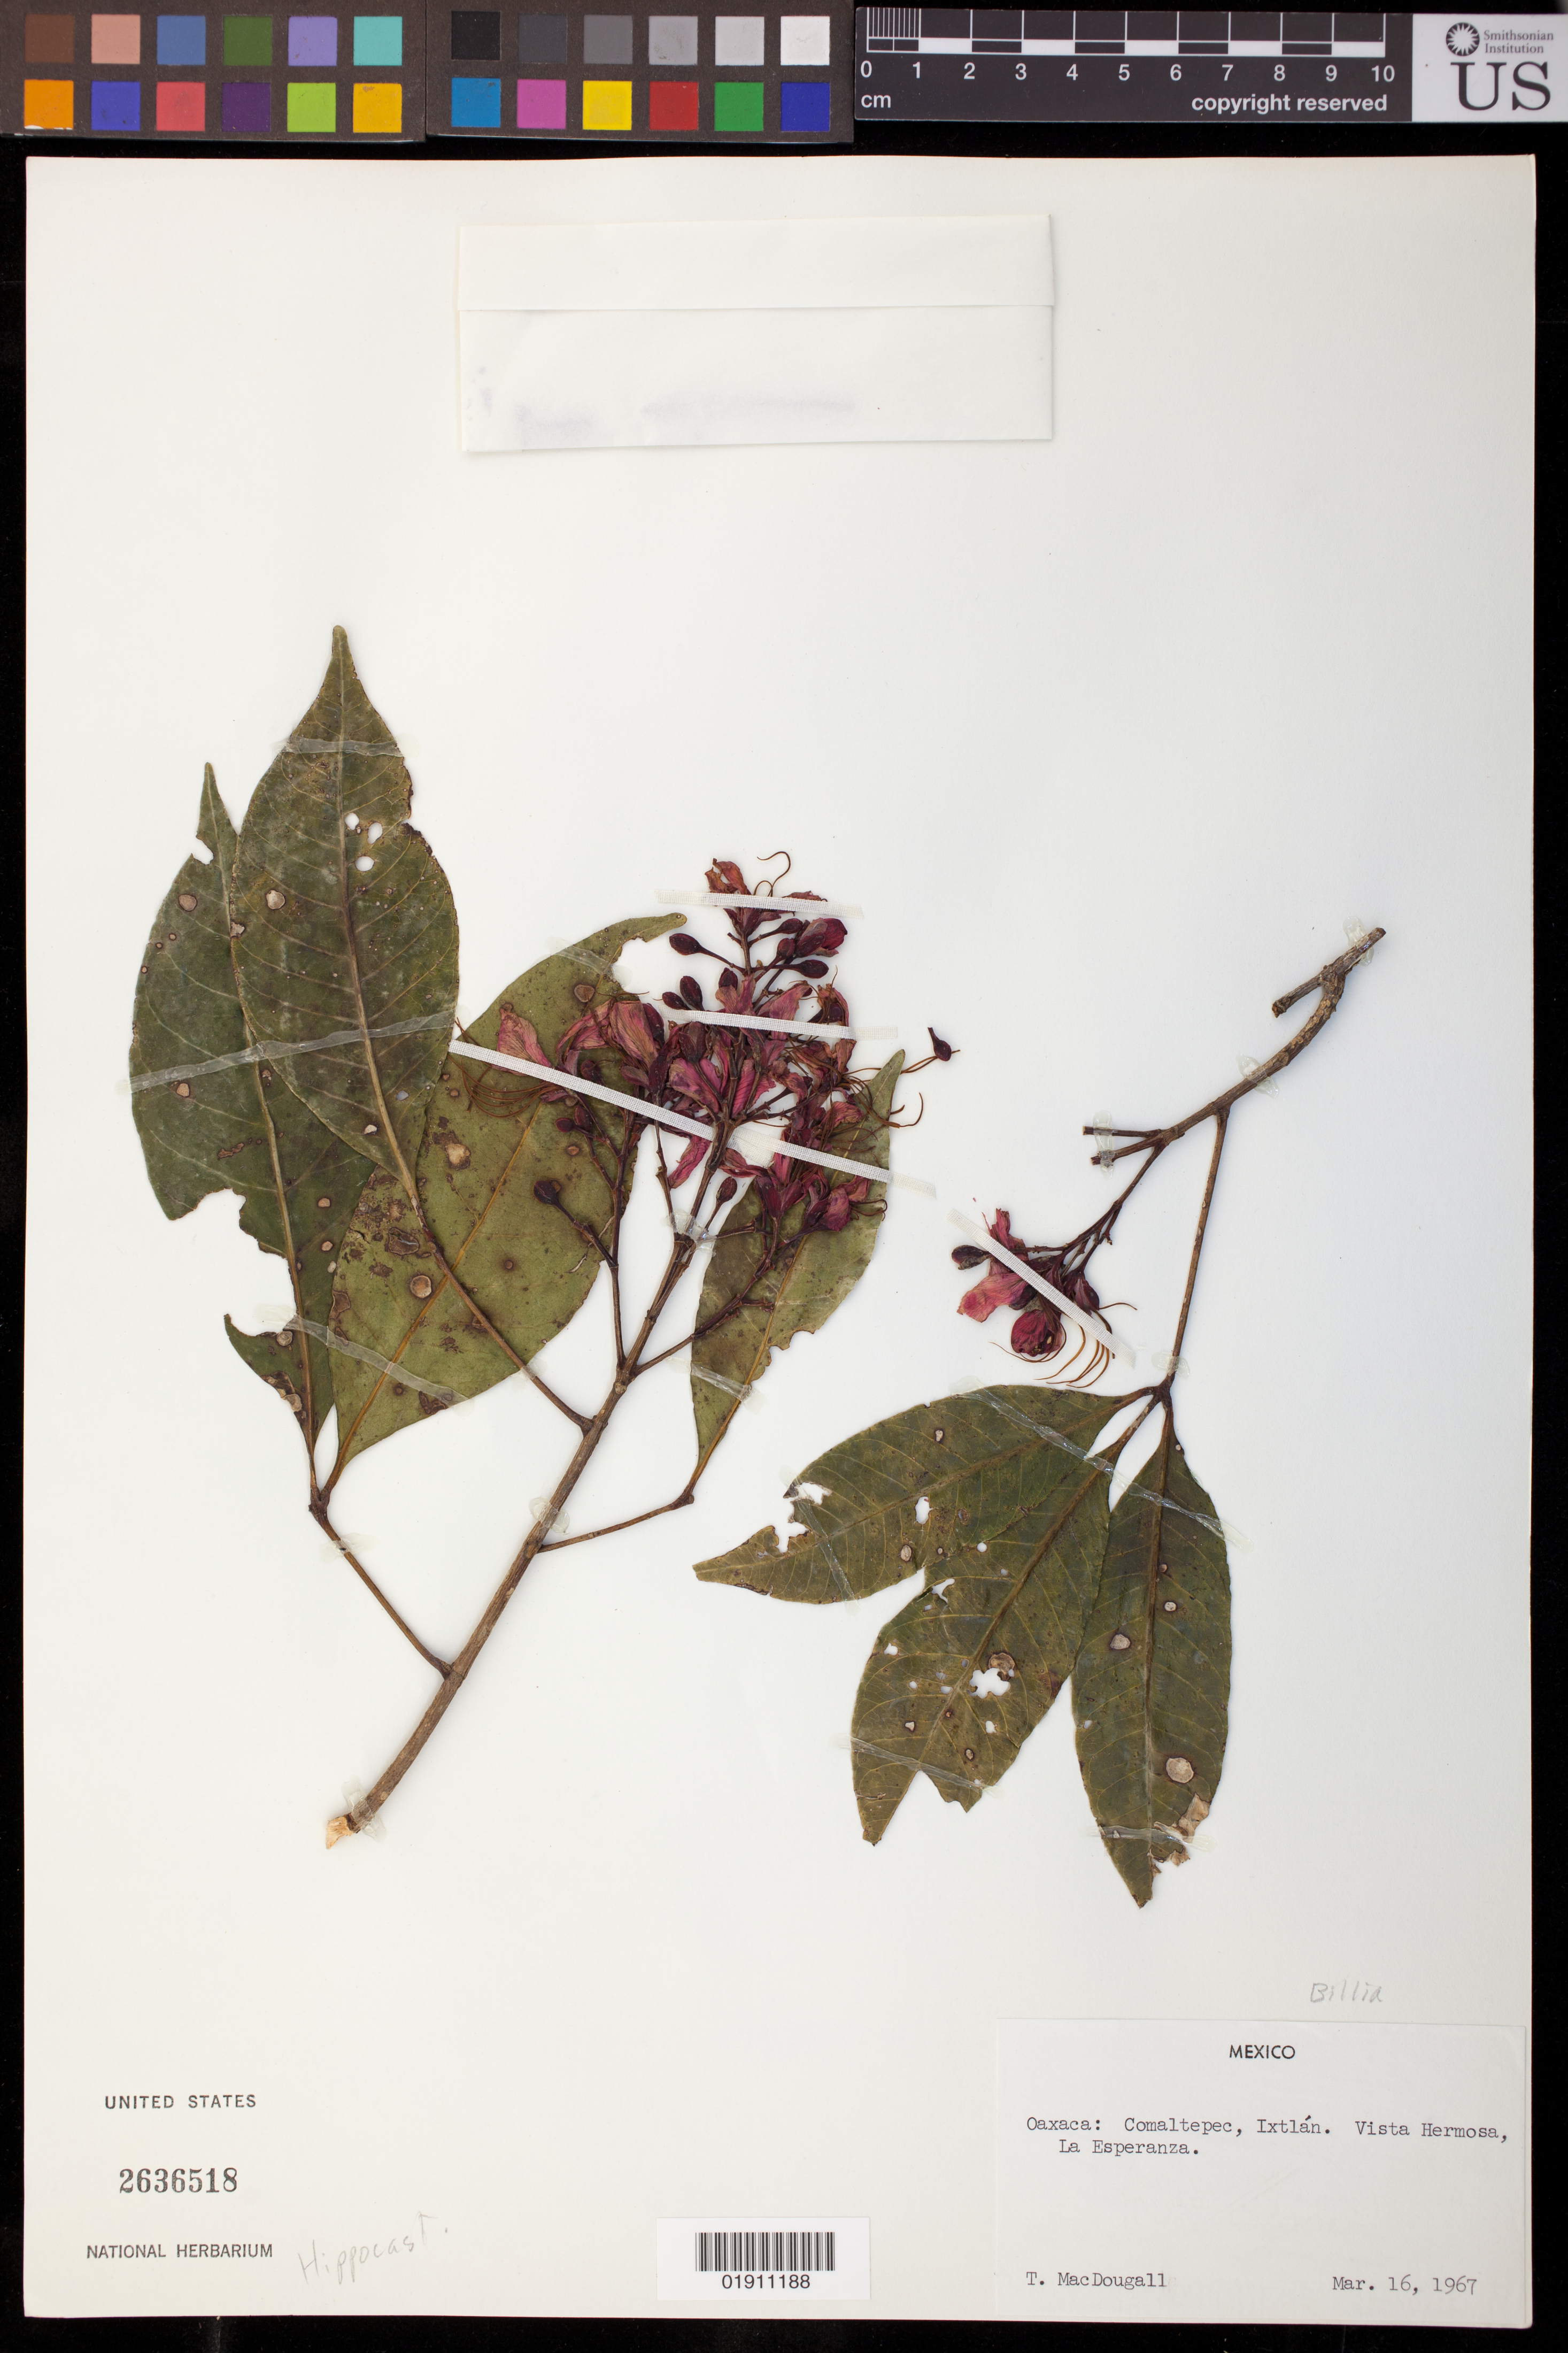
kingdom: Plantae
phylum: Tracheophyta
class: Magnoliopsida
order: Sapindales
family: Sapindaceae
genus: Billia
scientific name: Billia hippocastanum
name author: Peyr.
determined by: Acevedo-Rodriguez, P., (US), Smithsonian Institution - National Museum of Natural History (UNITED STATES)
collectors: T. B. MacDougall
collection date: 1967-03-16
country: Mexico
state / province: Oaxaca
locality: Comaltepec, Ixtlan. Vista Hermosa, La Esperanza.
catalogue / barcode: US 2636518